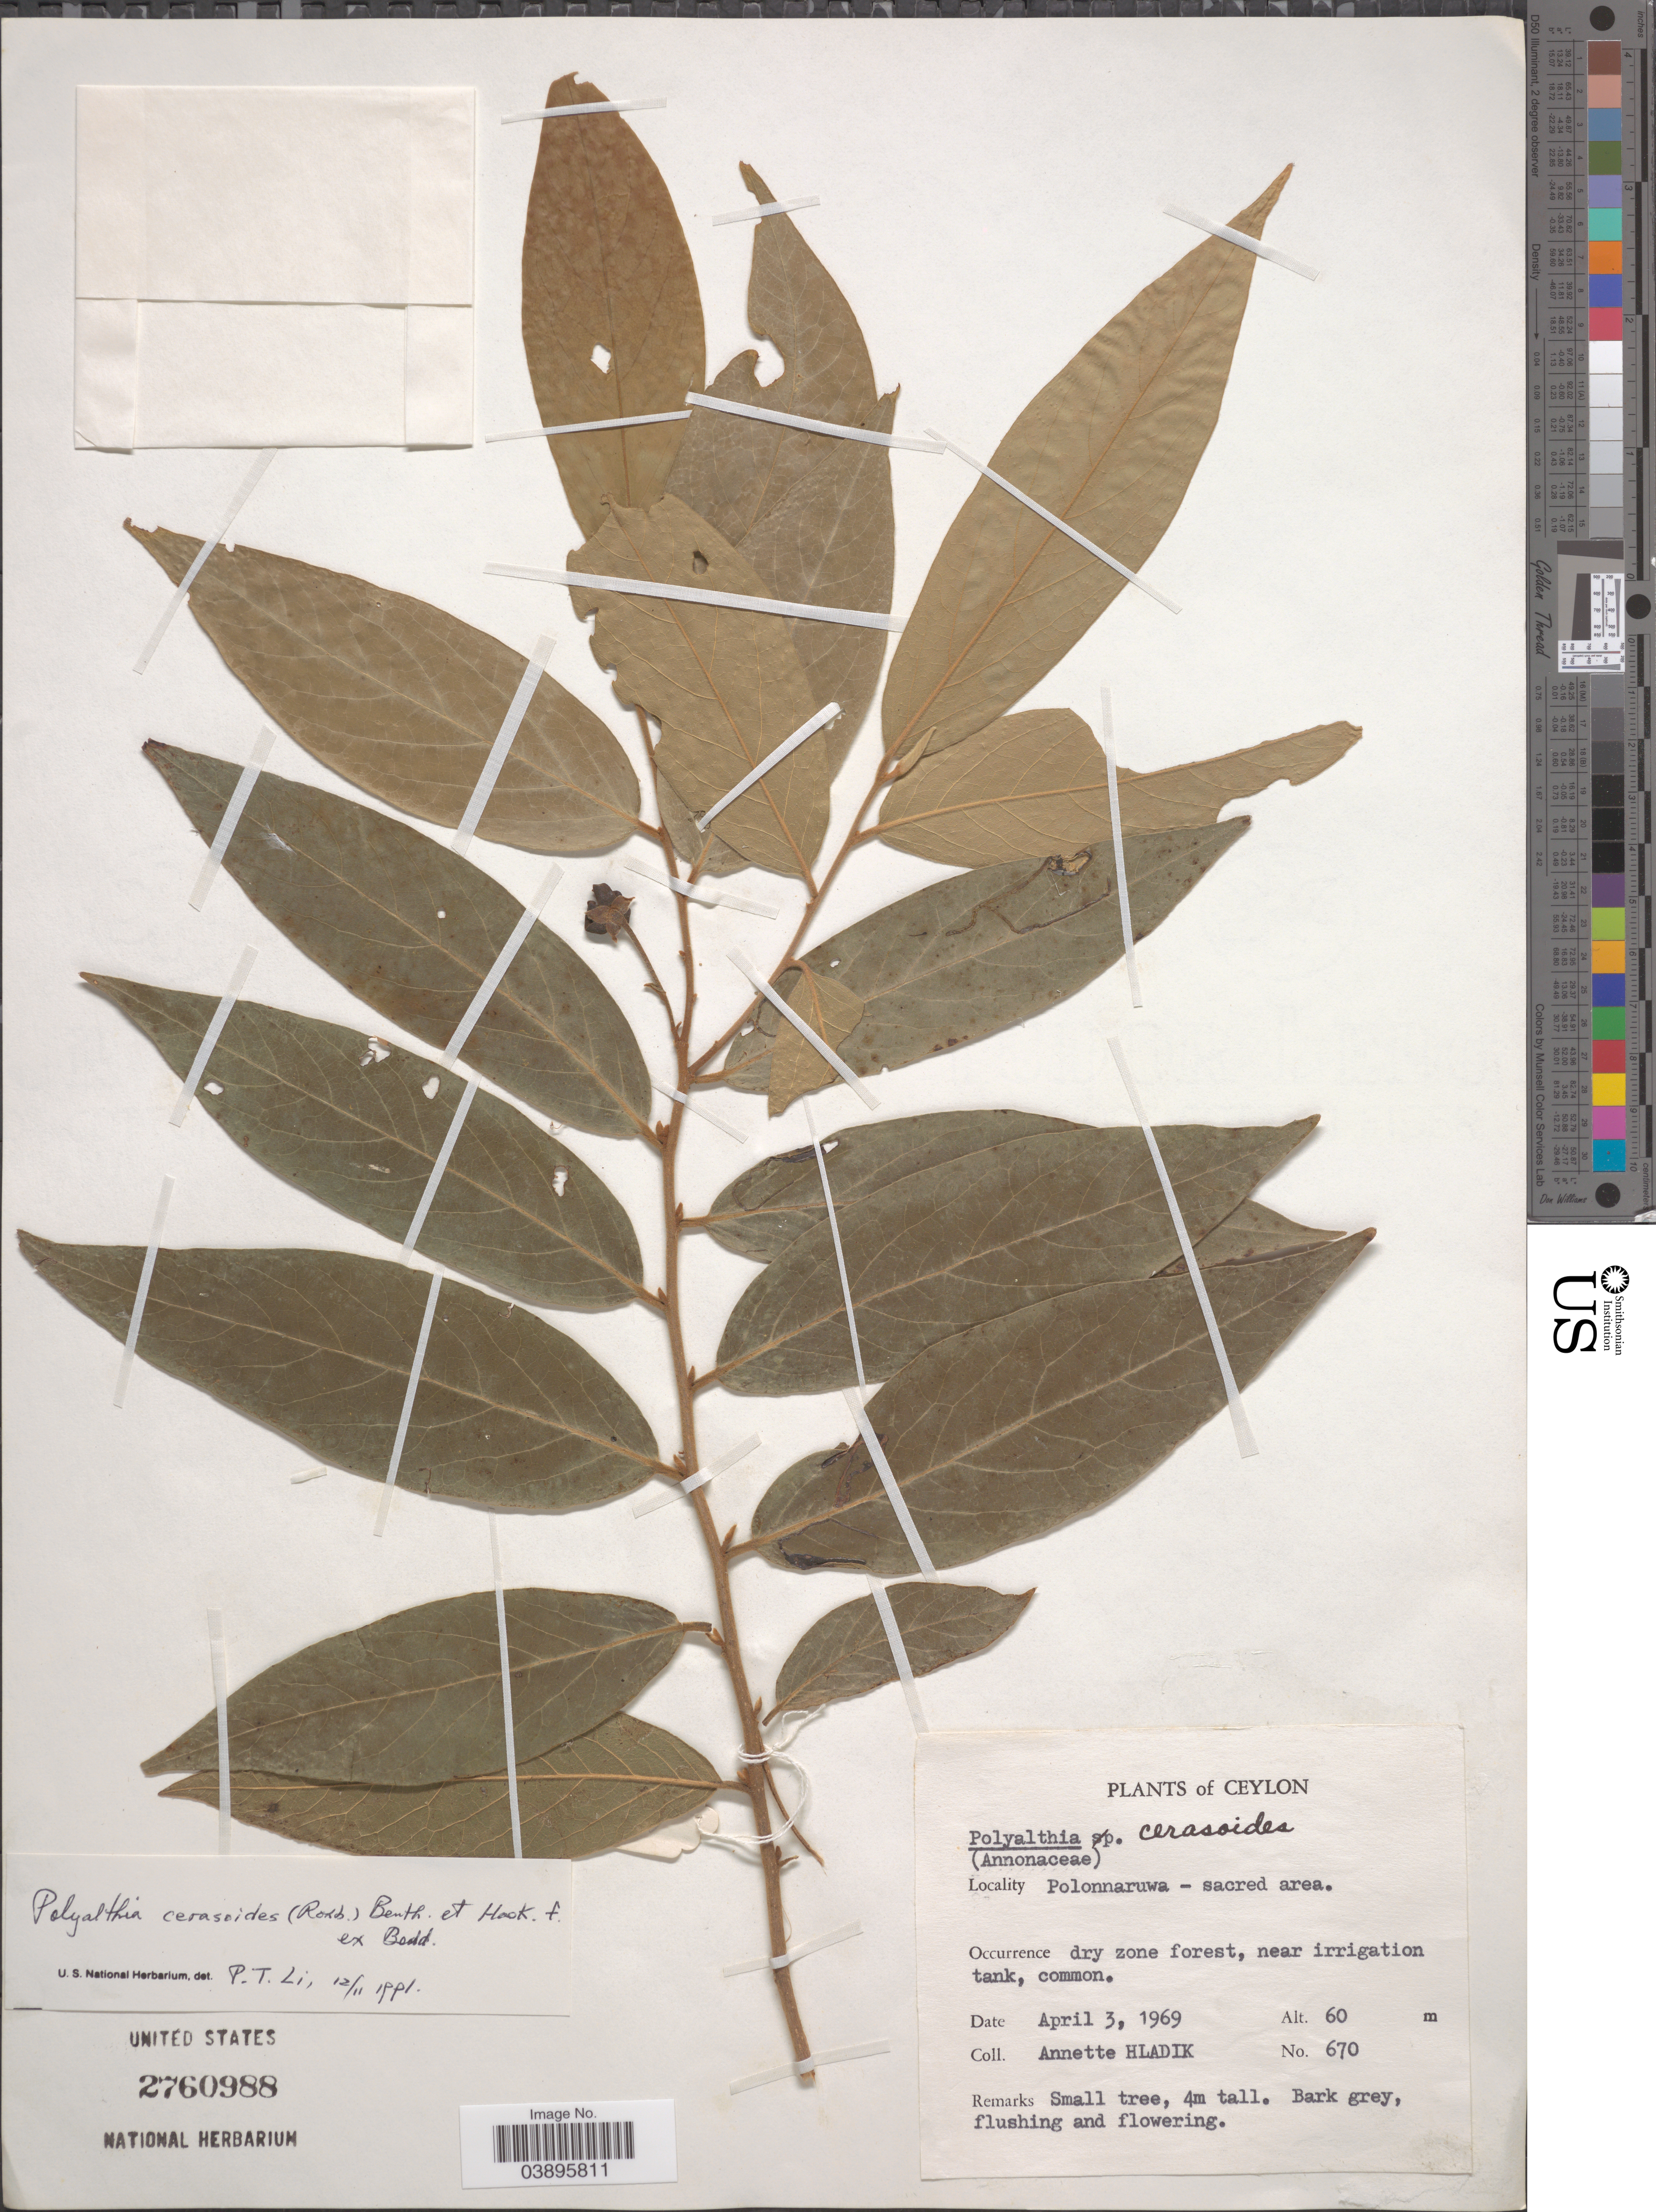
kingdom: Plantae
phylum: Tracheophyta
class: Magnoliopsida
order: Magnoliales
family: Annonaceae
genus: Polyalthia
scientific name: Polyalthia cerasoides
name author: (Roxb.) Benth. et al.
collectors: A. Hladik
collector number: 670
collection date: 1969-04-03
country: Sri Lanka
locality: Ceylon. Polonarruwa - sacred Area. Near irrigation tank.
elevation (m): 60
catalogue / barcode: US 2760988